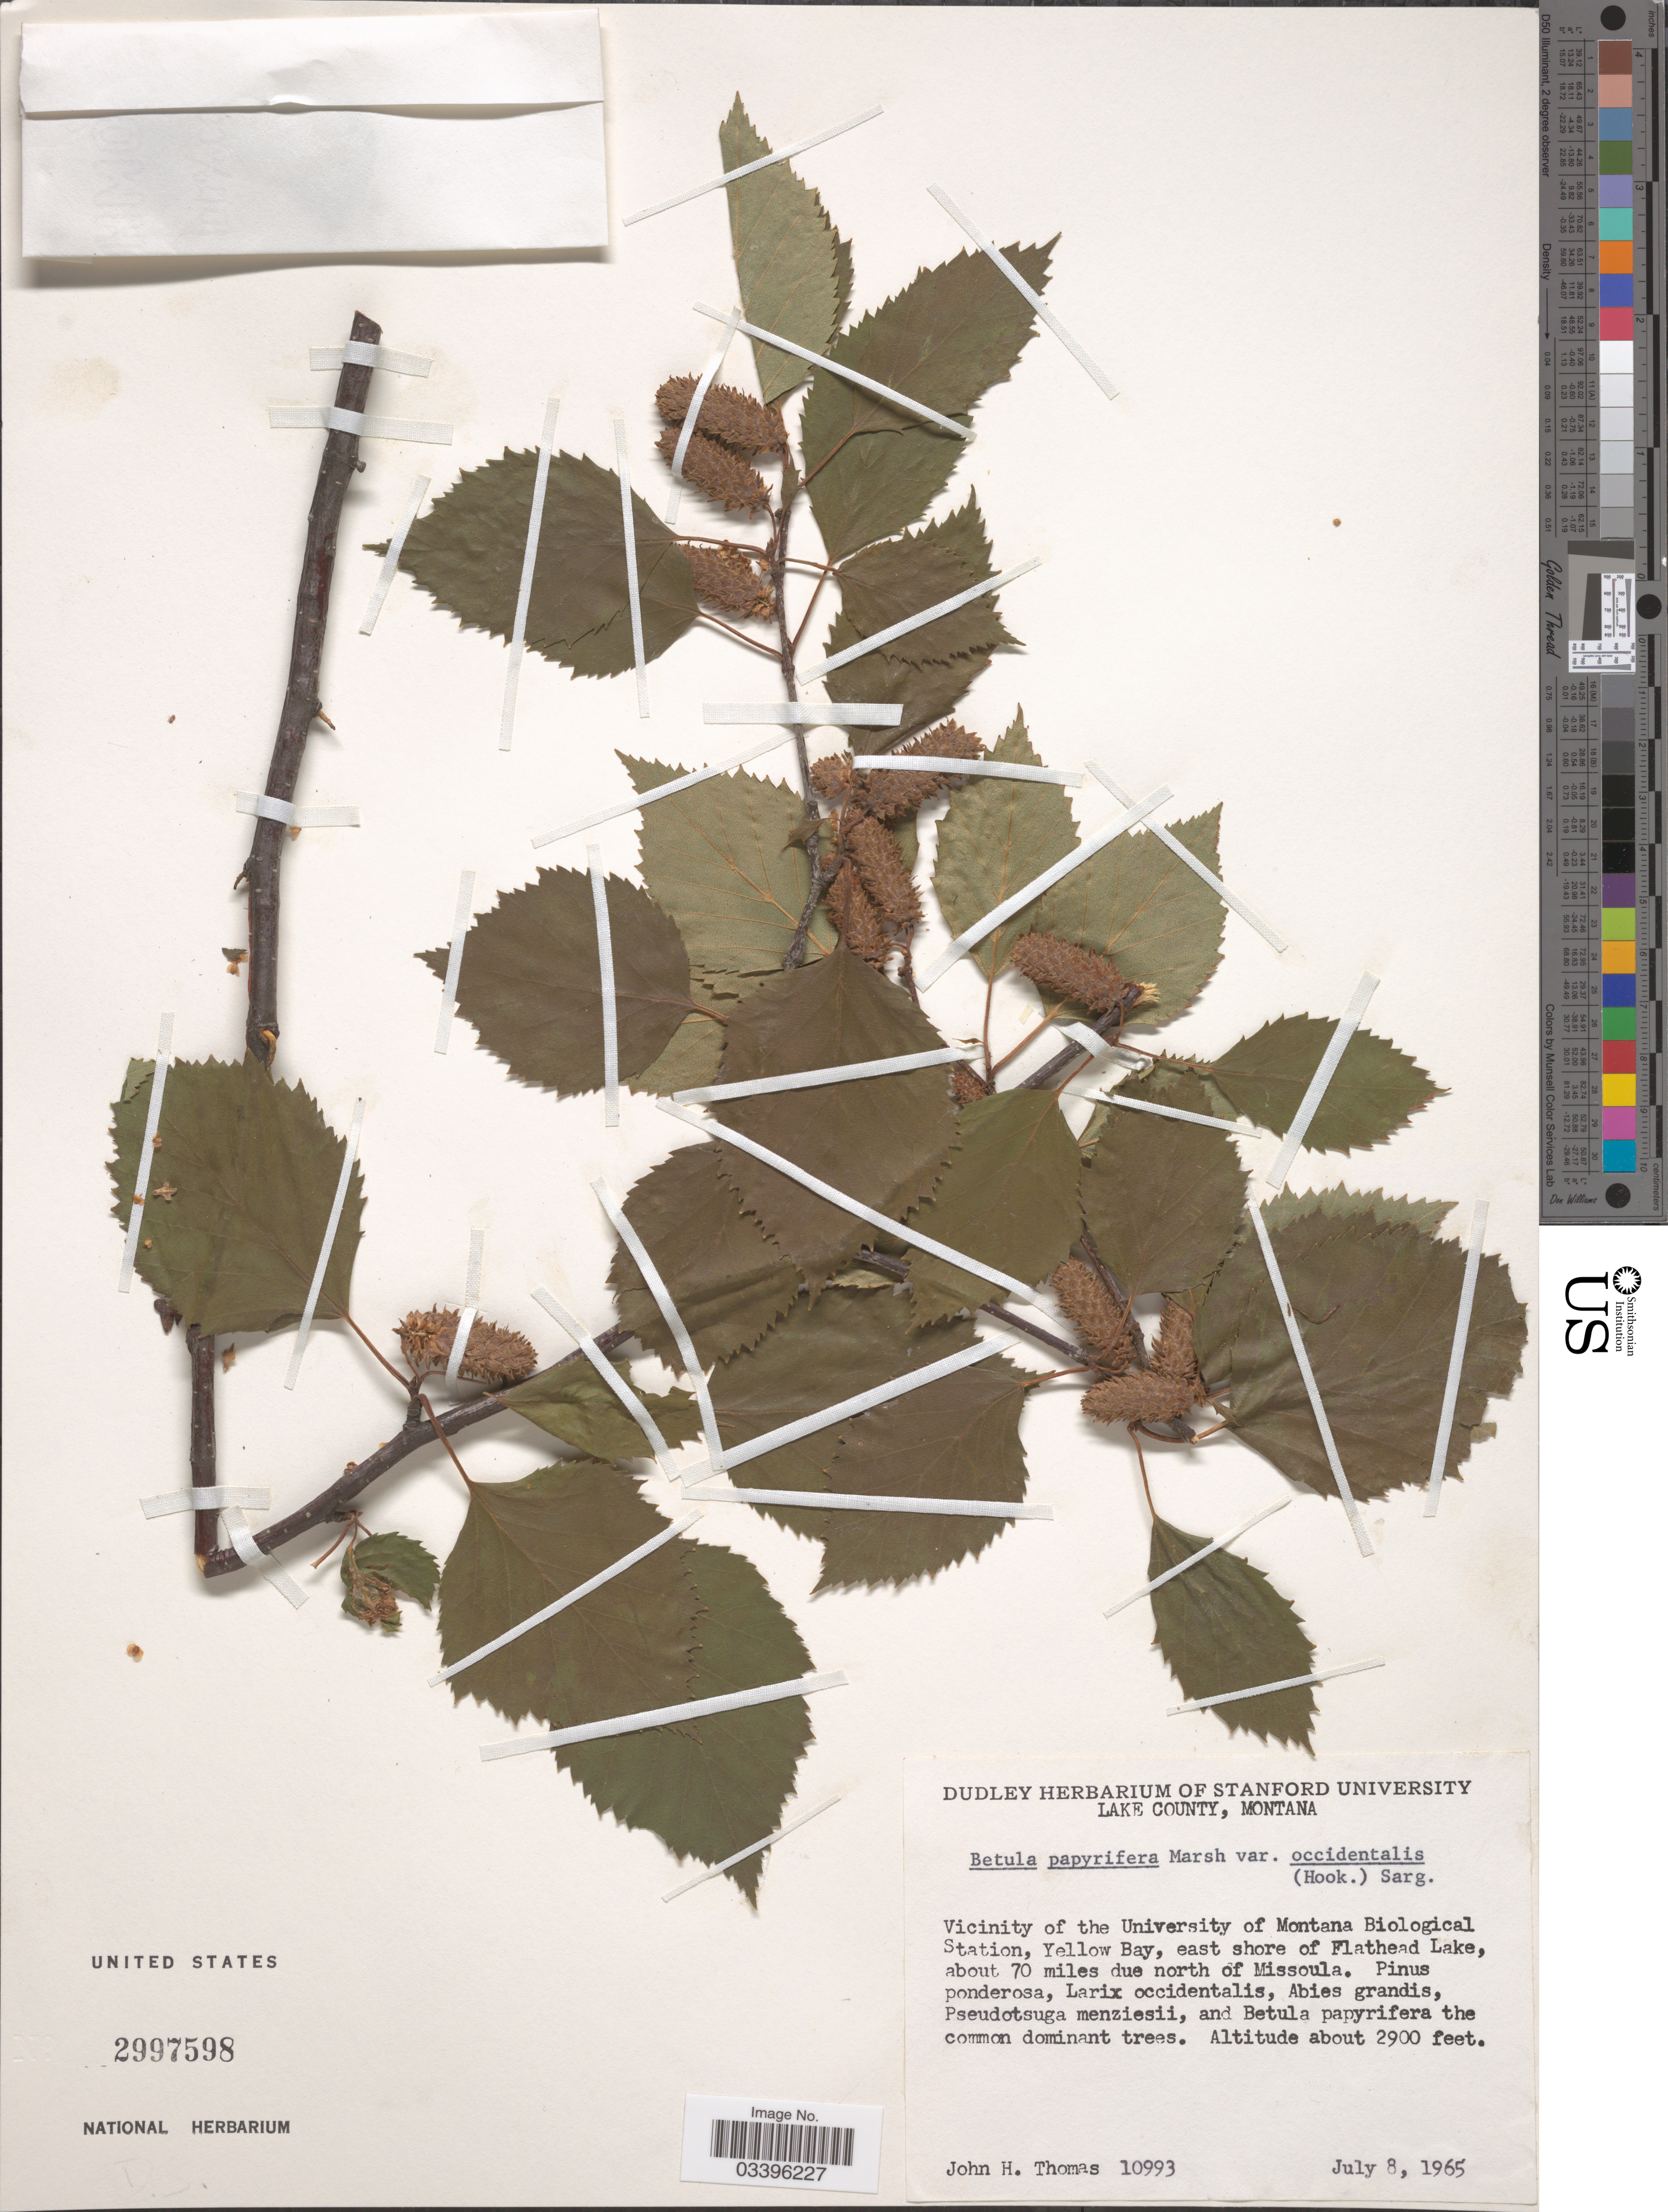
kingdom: Plantae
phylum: Tracheophyta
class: Magnoliopsida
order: Fagales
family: Betulaceae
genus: Betula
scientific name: Betula occidentalis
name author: Hook.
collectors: J. H. Thomas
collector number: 10993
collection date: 1965-07-08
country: United States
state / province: Montana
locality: Lake County. Vicinity of the University of Montana Biological Station, Yellow Bay, east shore of Flathead Lake, about 70 miles due north of Missoula.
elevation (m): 884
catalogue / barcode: US 2997598